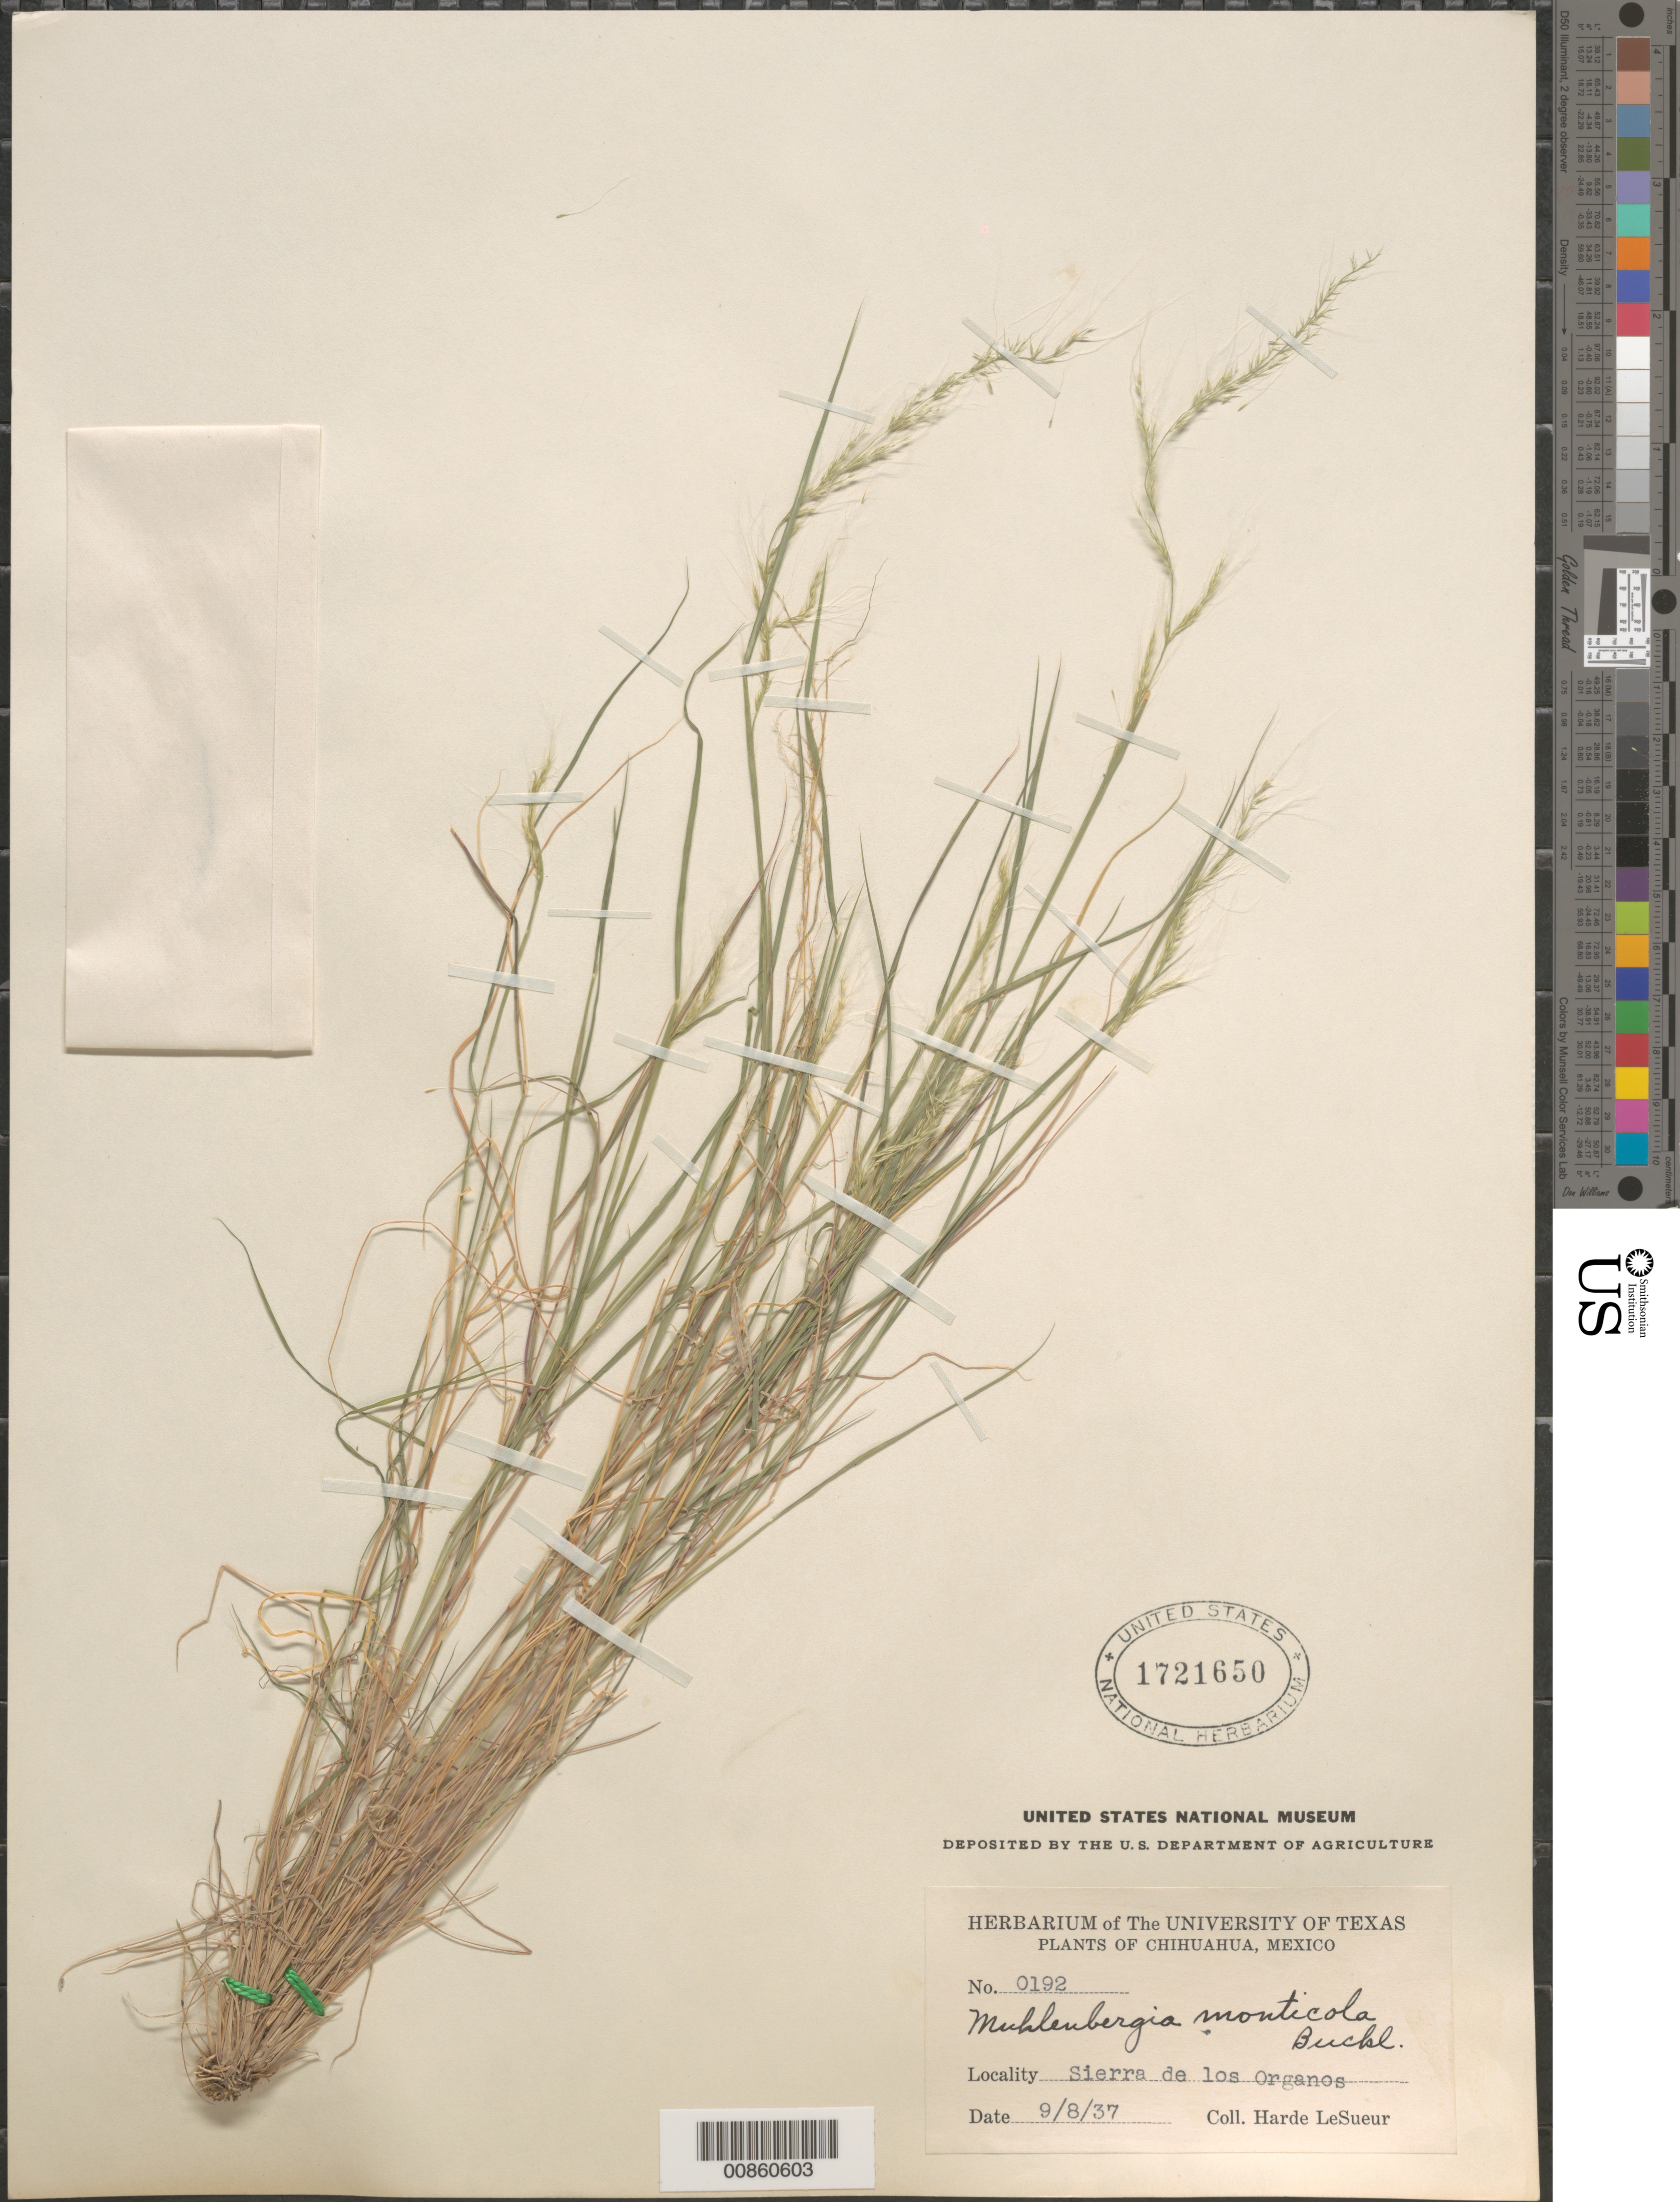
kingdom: Plantae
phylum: Tracheophyta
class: Liliopsida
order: Poales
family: Poaceae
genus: Muhlenbergia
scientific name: Muhlenbergia monticola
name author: Buckley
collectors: D. H. LeSueur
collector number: Mex-192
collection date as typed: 08 Sep 1937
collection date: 1937-09-08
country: Mexico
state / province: Chihuahua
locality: Sierra de los Organos, Chih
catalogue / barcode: US 1721650